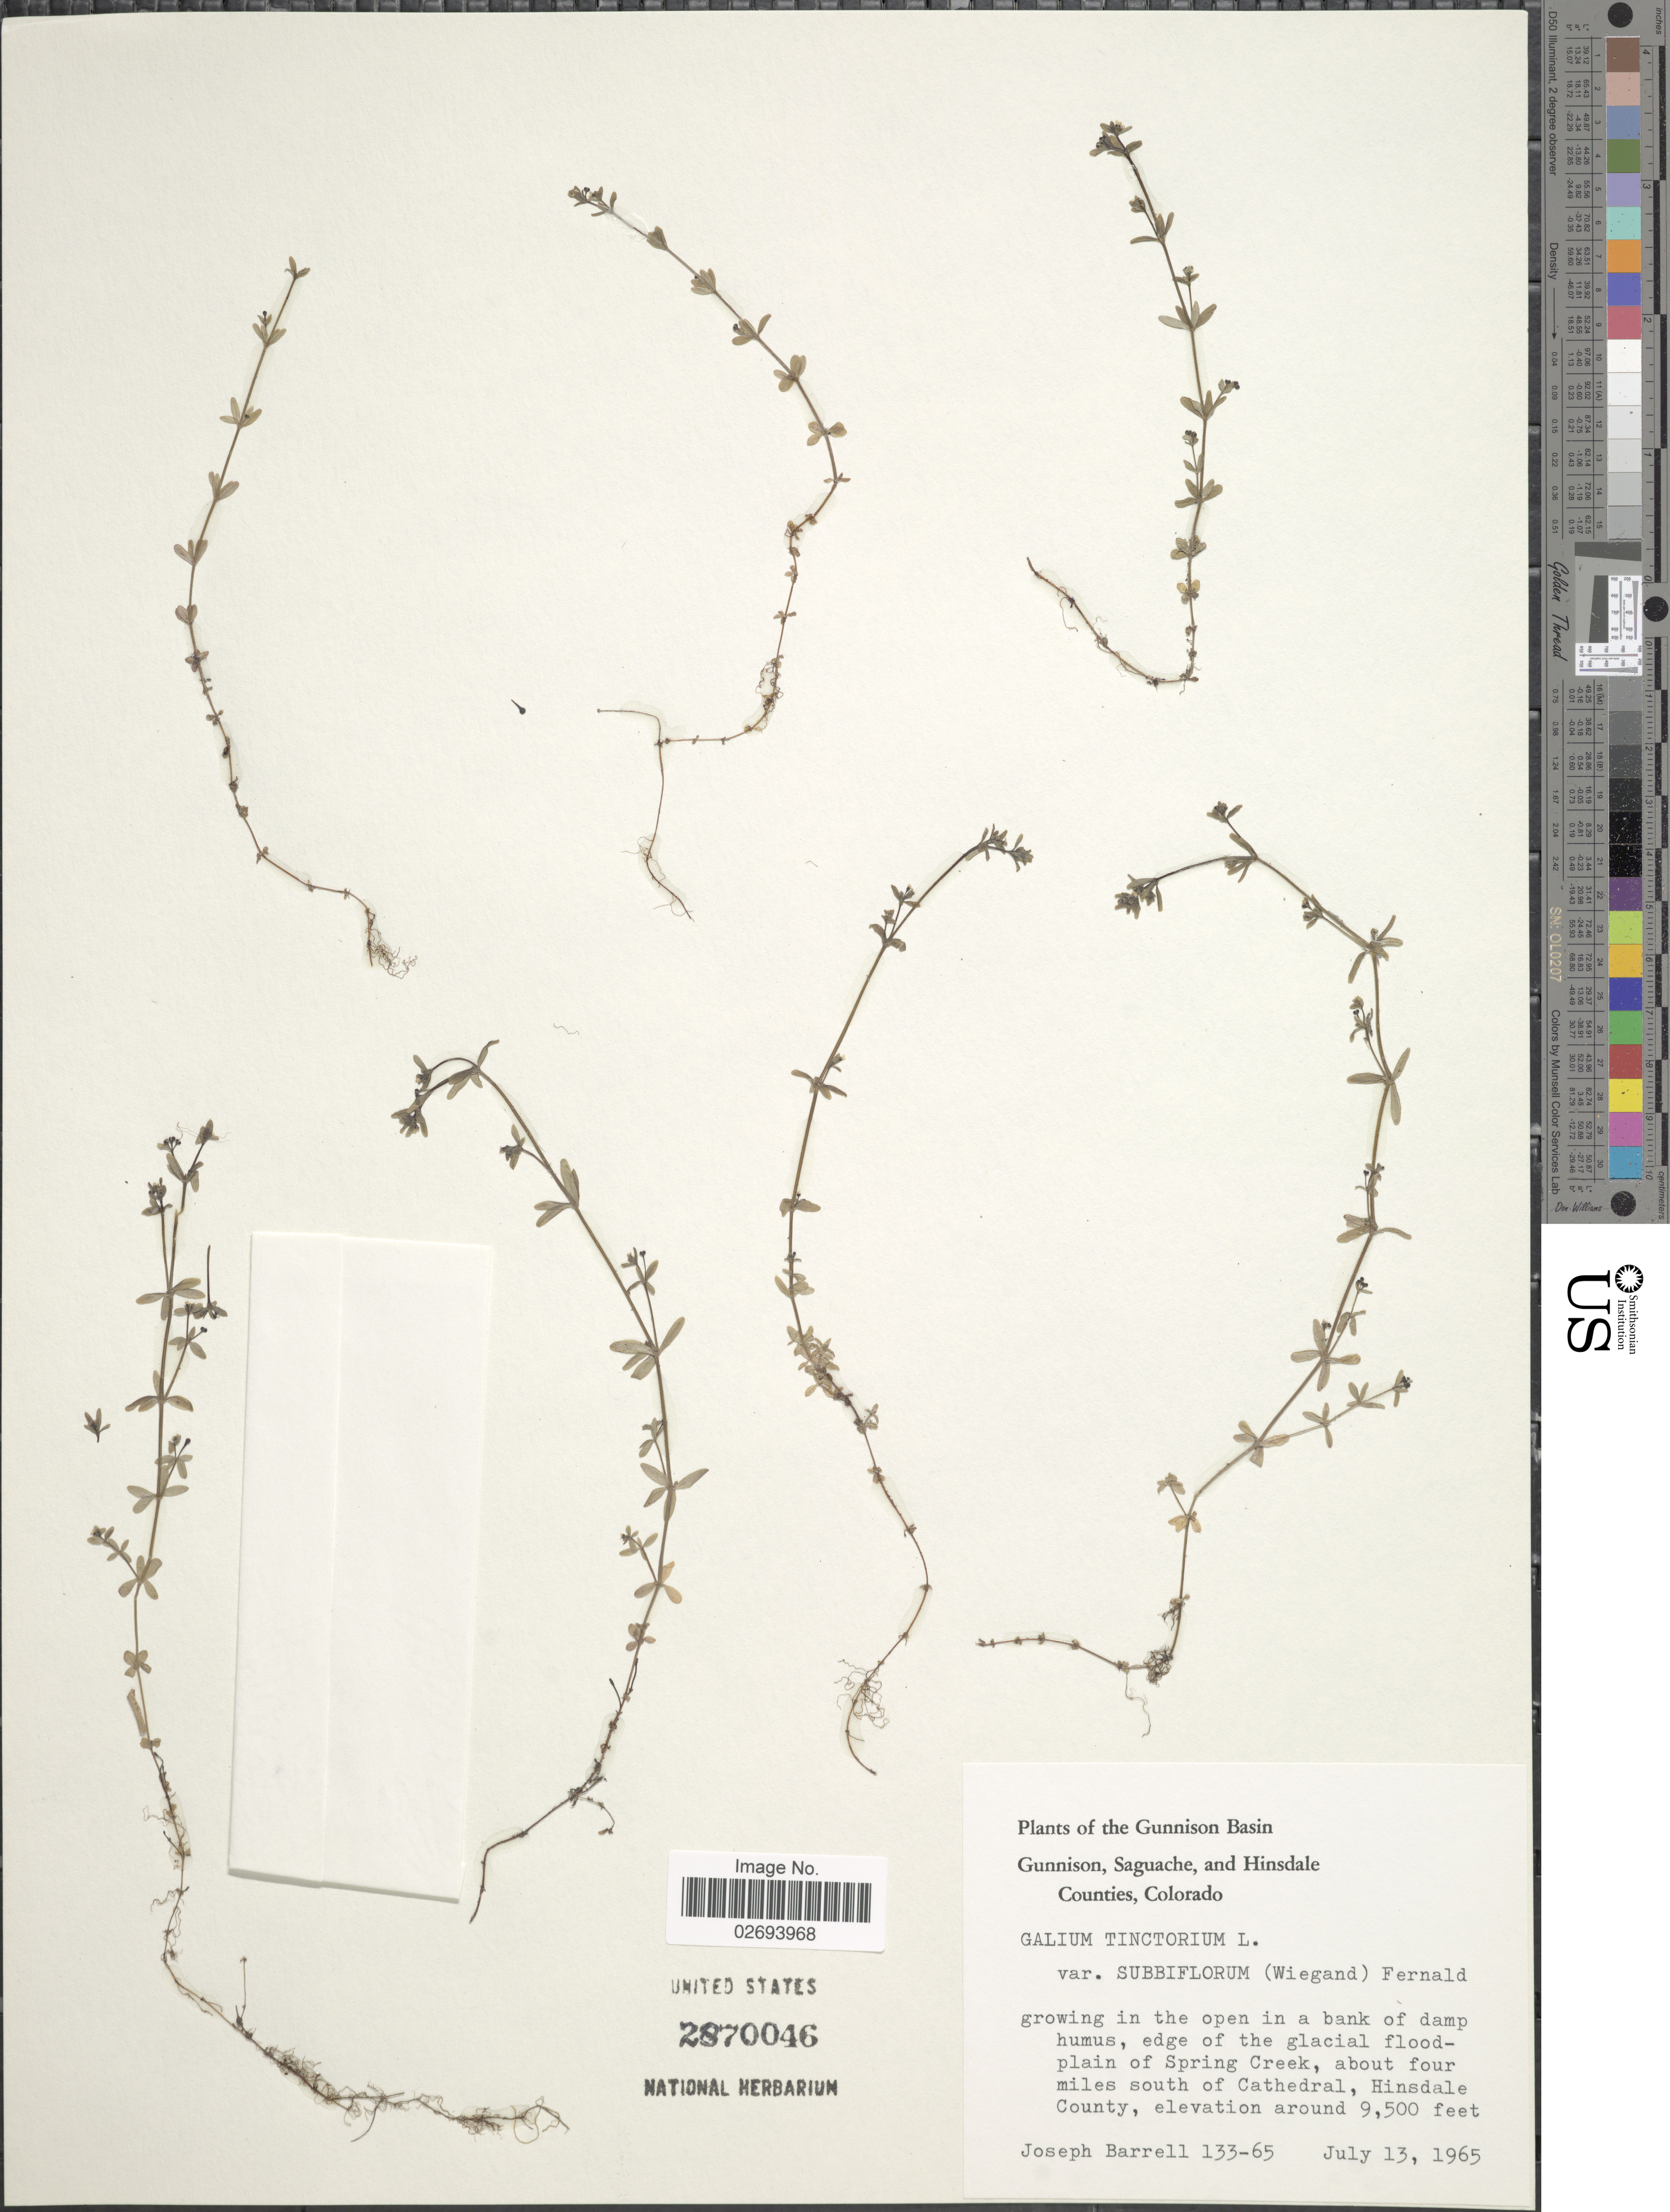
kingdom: Plantae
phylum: Tracheophyta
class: Magnoliopsida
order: Gentianales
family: Rubiaceae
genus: Galium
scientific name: Galium tinctorium var. subbiflorum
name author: (Wiegand) Fernald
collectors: J. Barrell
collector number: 133-65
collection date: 1965-07-13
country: United States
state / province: Colorado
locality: Gunnison Basin. Gunnisson, Saguache, and Hinsdale Counties. Growing in the open in a bank of damp humus, edge of the glacial floodplain of Spring Creek, about four miles south of Cathedral, HInsdale County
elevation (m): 2896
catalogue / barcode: US 2870046